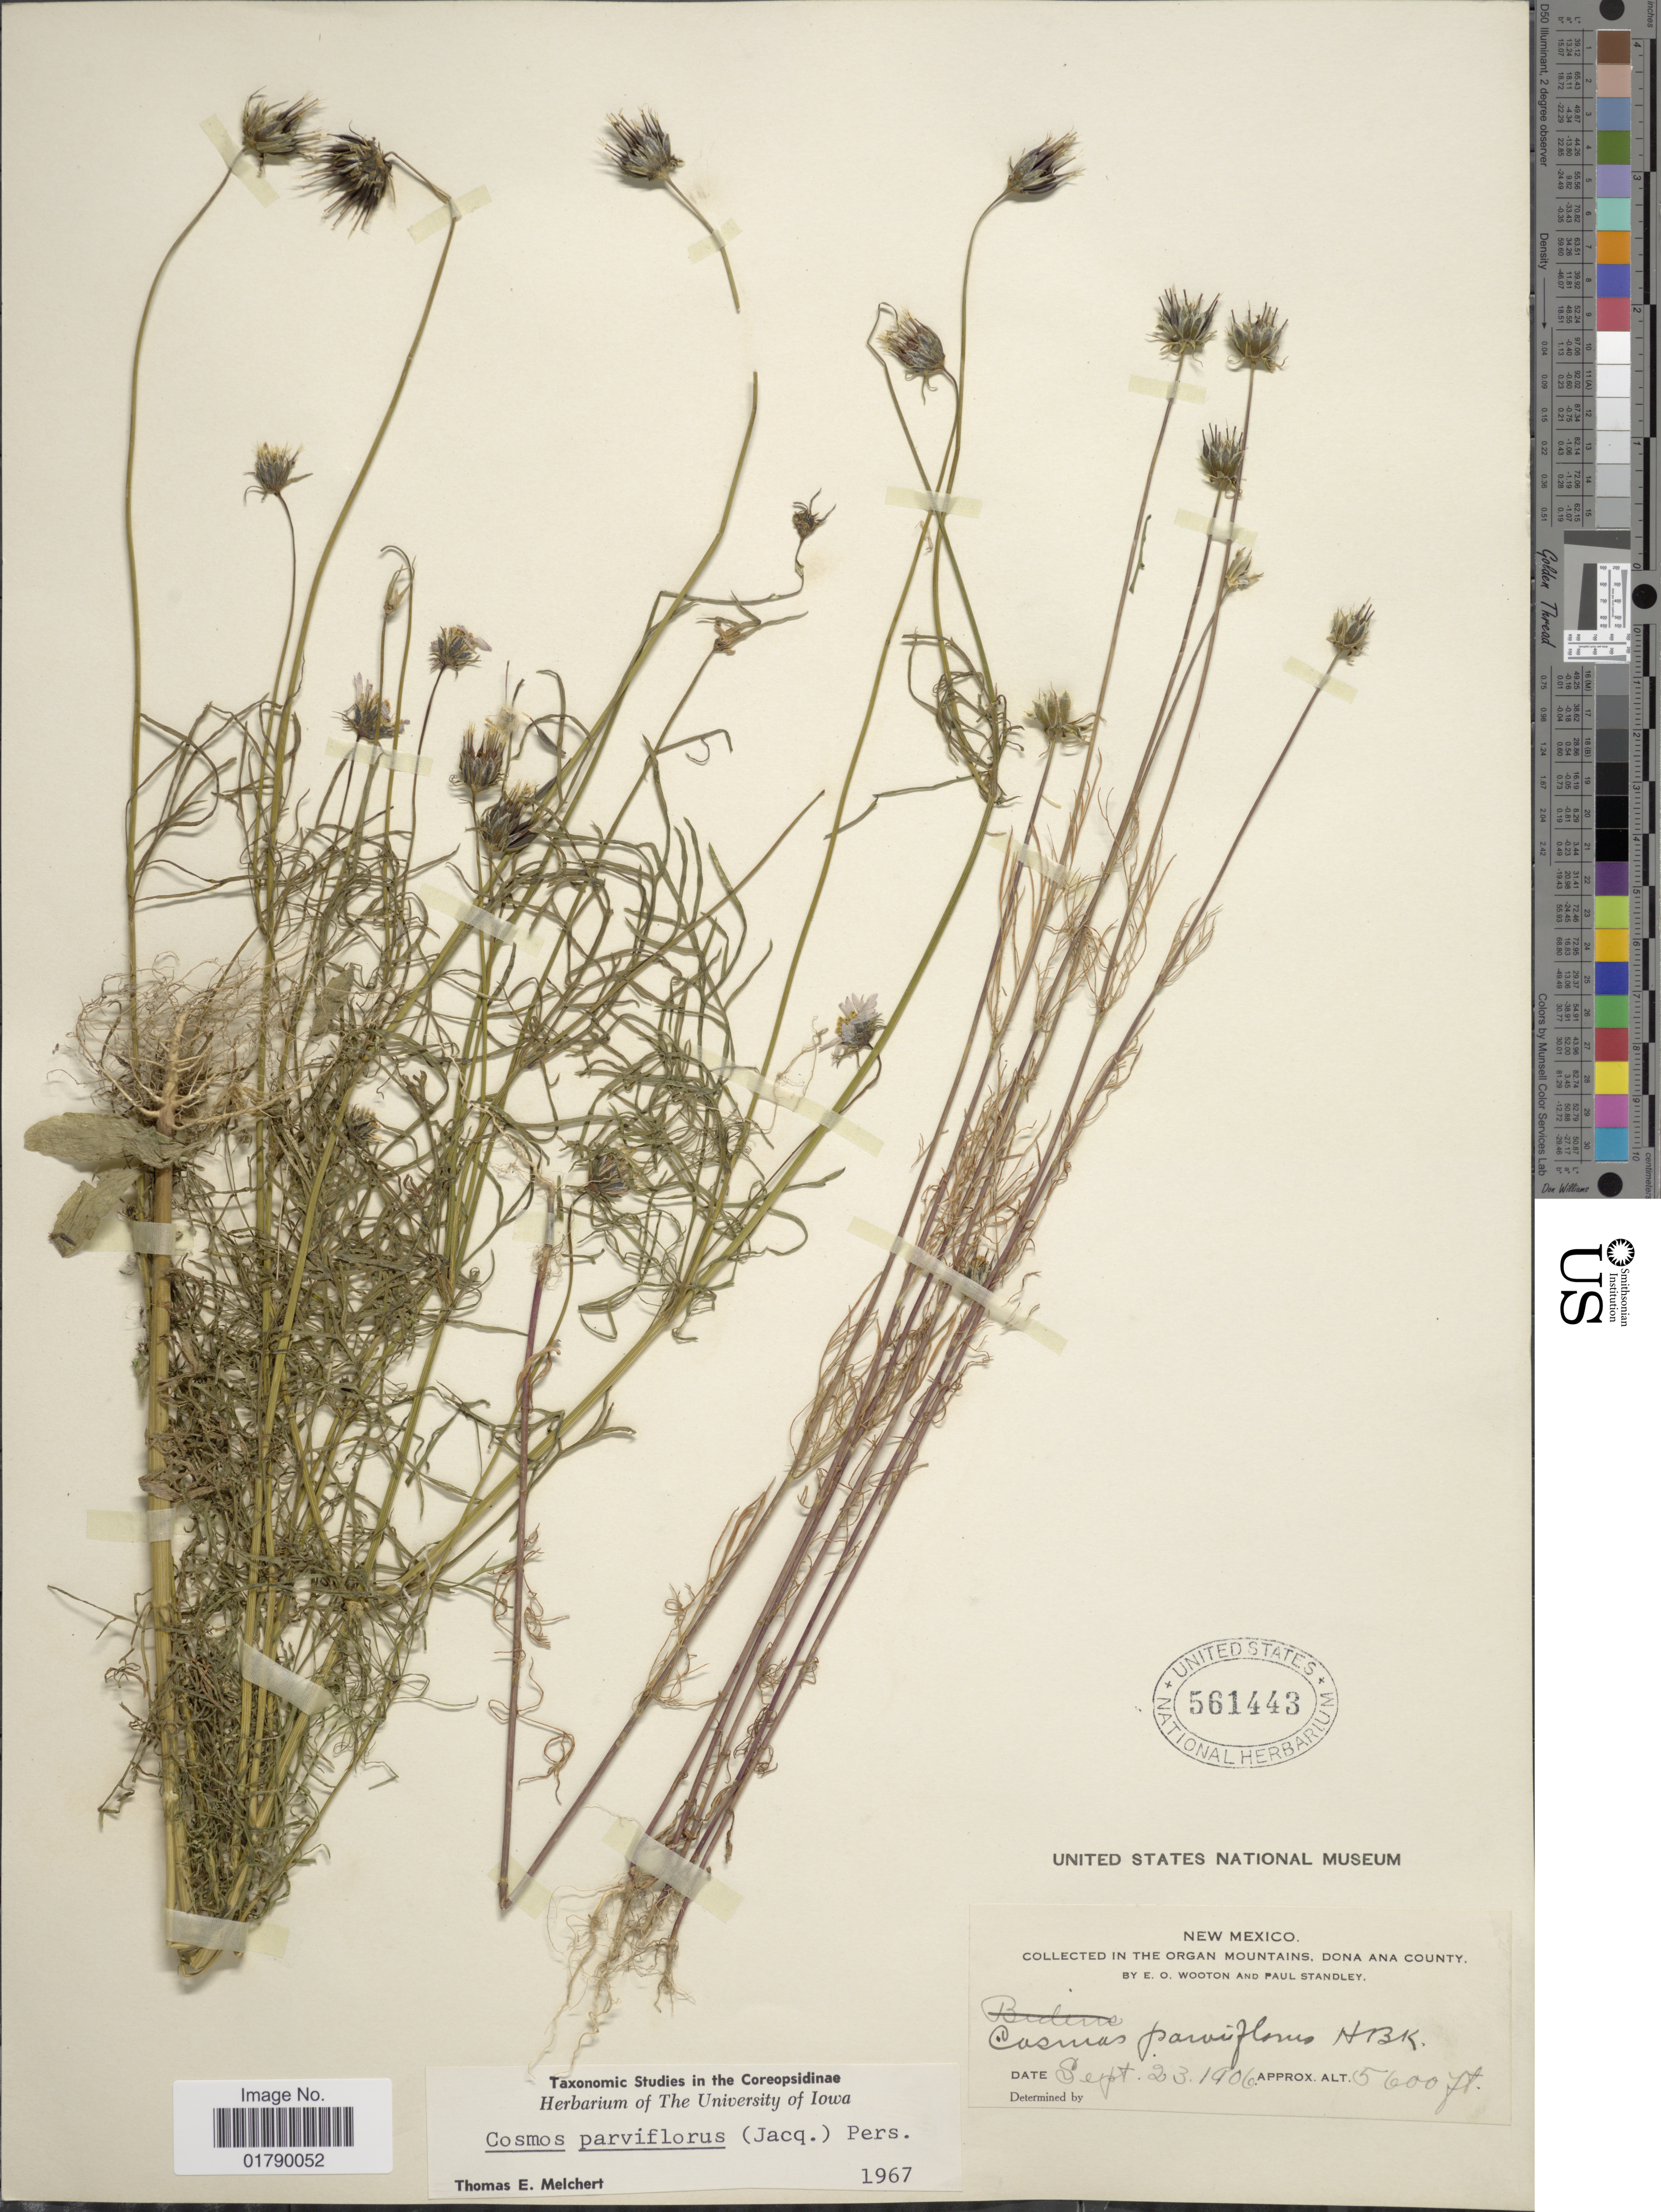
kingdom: Plantae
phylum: Tracheophyta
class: Magnoliopsida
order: Asterales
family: Asteraceae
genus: Cosmos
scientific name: Cosmos parviflorus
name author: (Jacq.) Pers.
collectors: E. O. Wooton & P. C. Standley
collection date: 1906-09-23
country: United States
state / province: New Mexico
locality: Organ Mountains, Dona Ana County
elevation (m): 1707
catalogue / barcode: US 561443